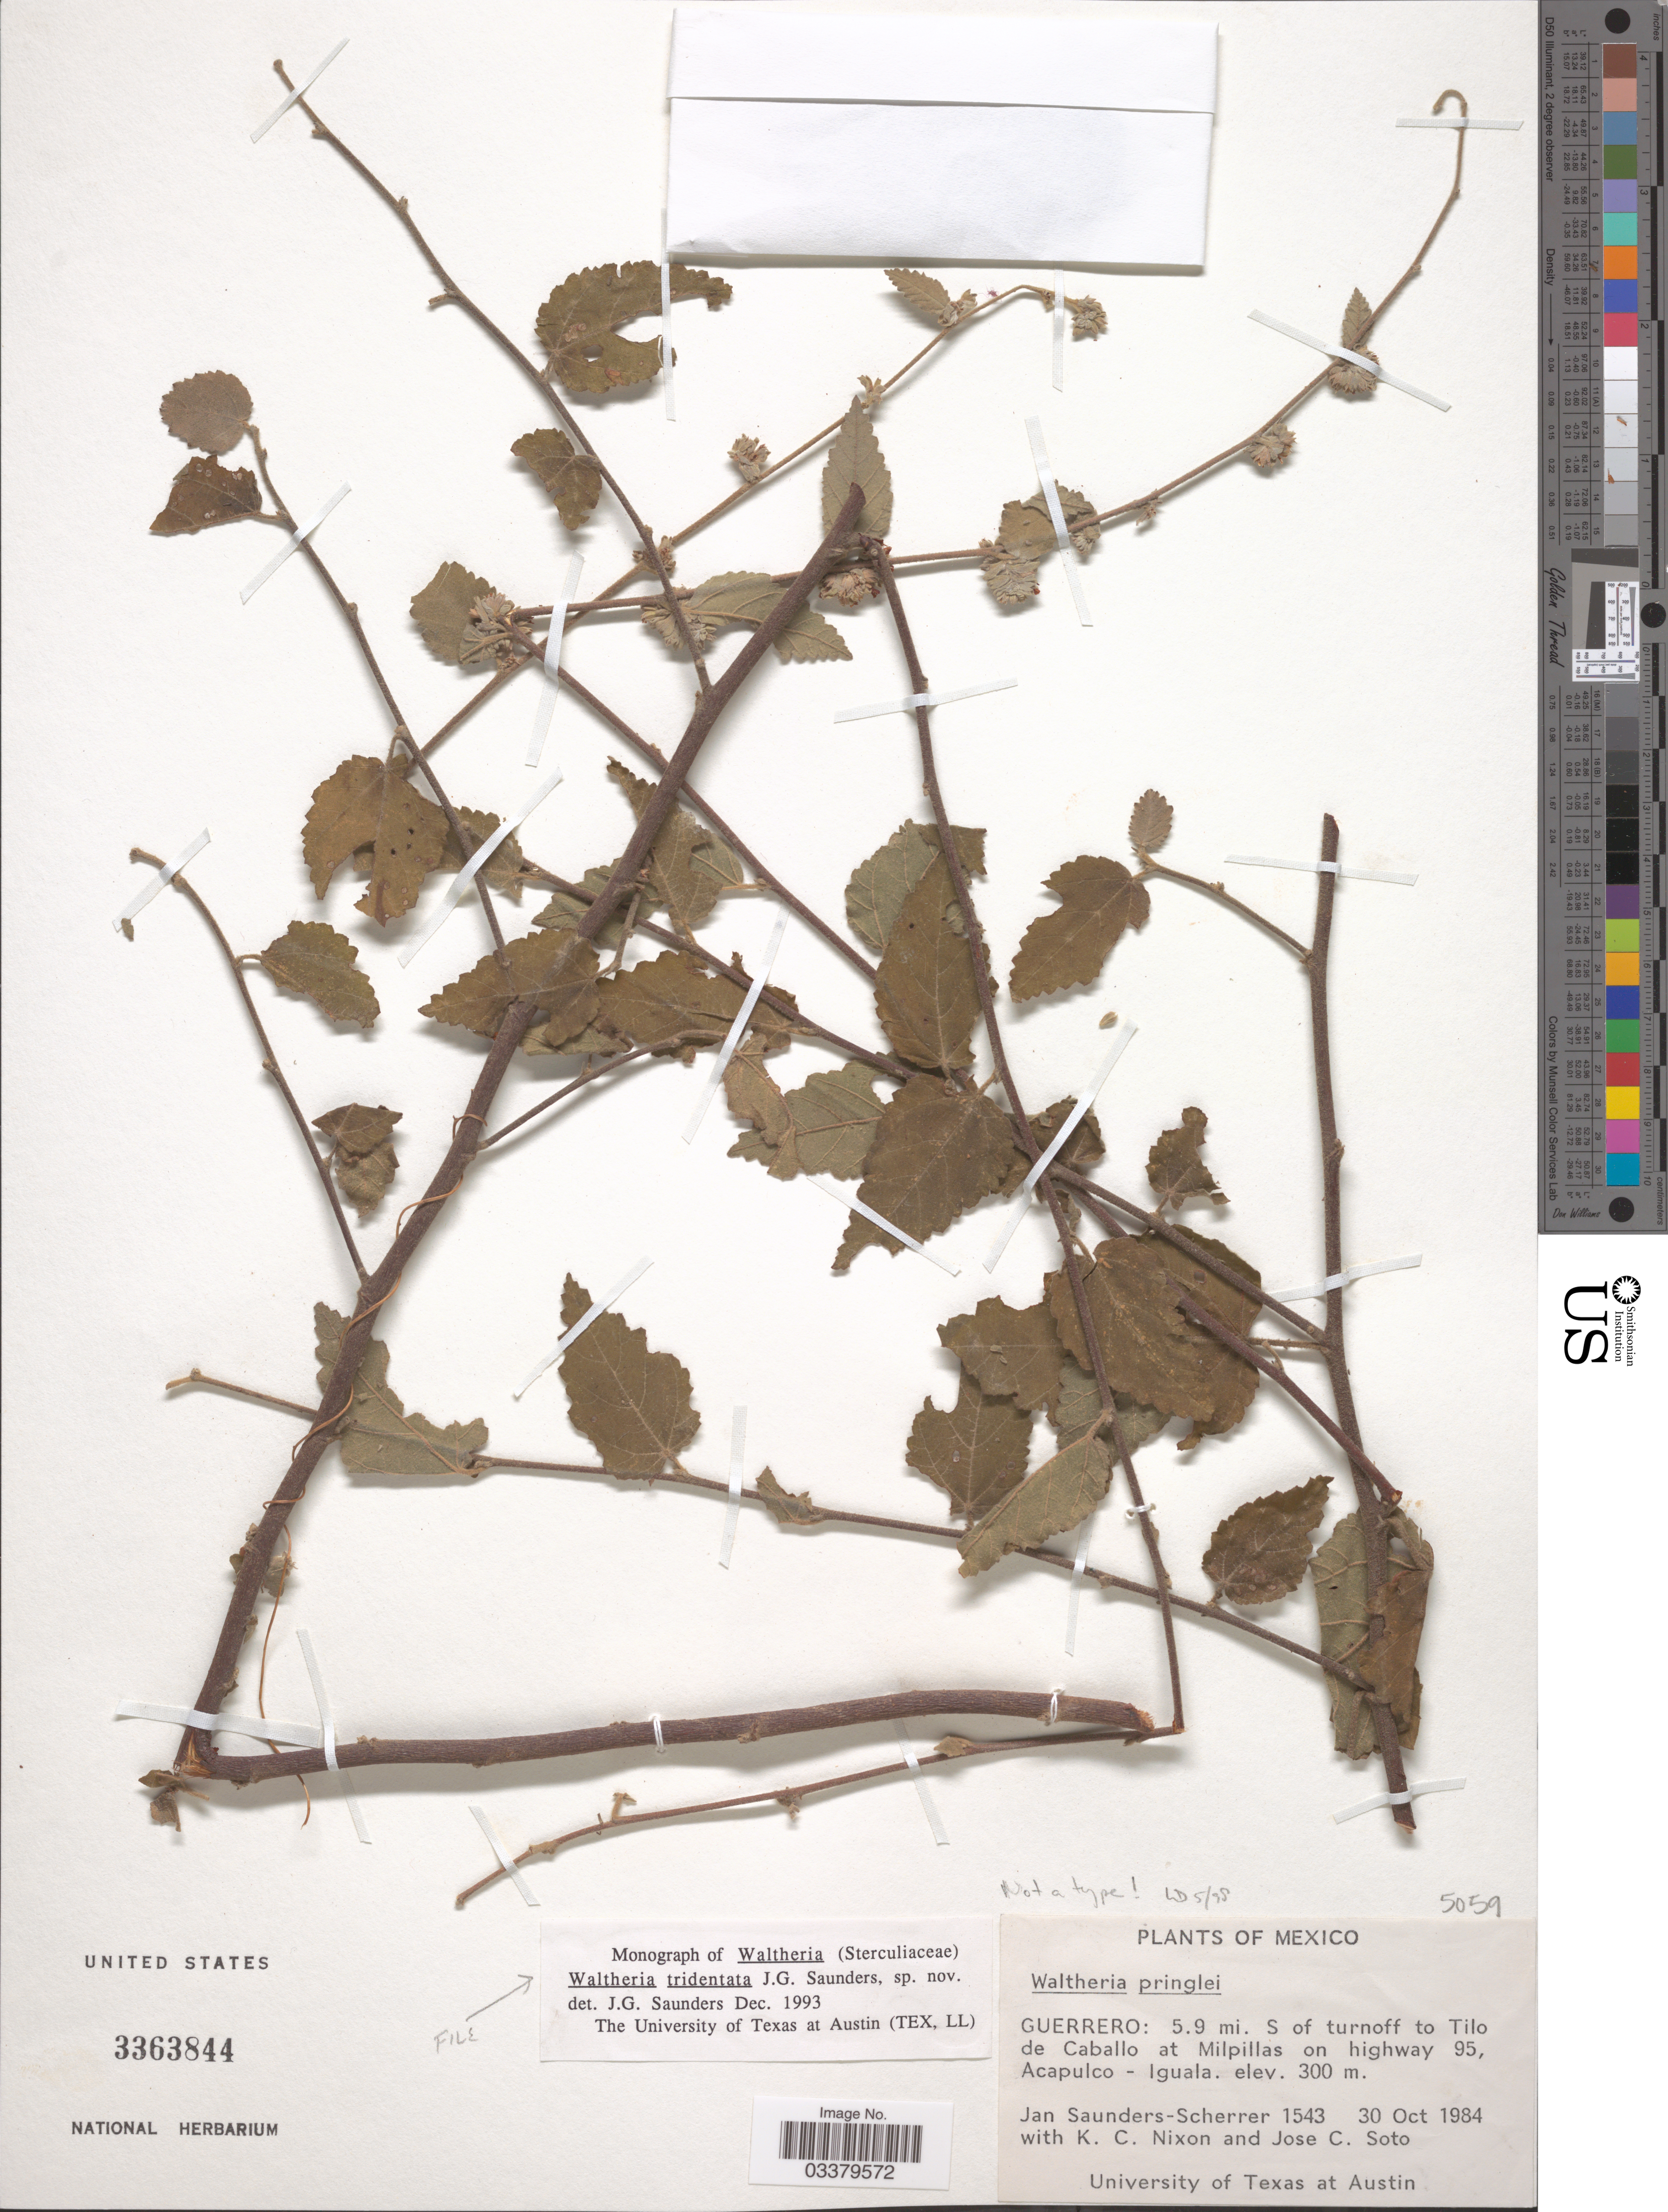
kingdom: Plantae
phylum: Tracheophyta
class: Magnoliopsida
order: Malvales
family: Malvaceae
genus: Waltheria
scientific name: Waltheria pringlei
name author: Rose & Standl.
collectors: J. Saunders-Scherrer, K. Nixon & J. Soto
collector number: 1543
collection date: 1984-10-30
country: Mexico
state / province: Guerrero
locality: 5.9 mi. S of turnoff to Tilo de Caballo at Milpillas on highway 95, Acapulco - Iguala.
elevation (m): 300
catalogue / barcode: US 3363844